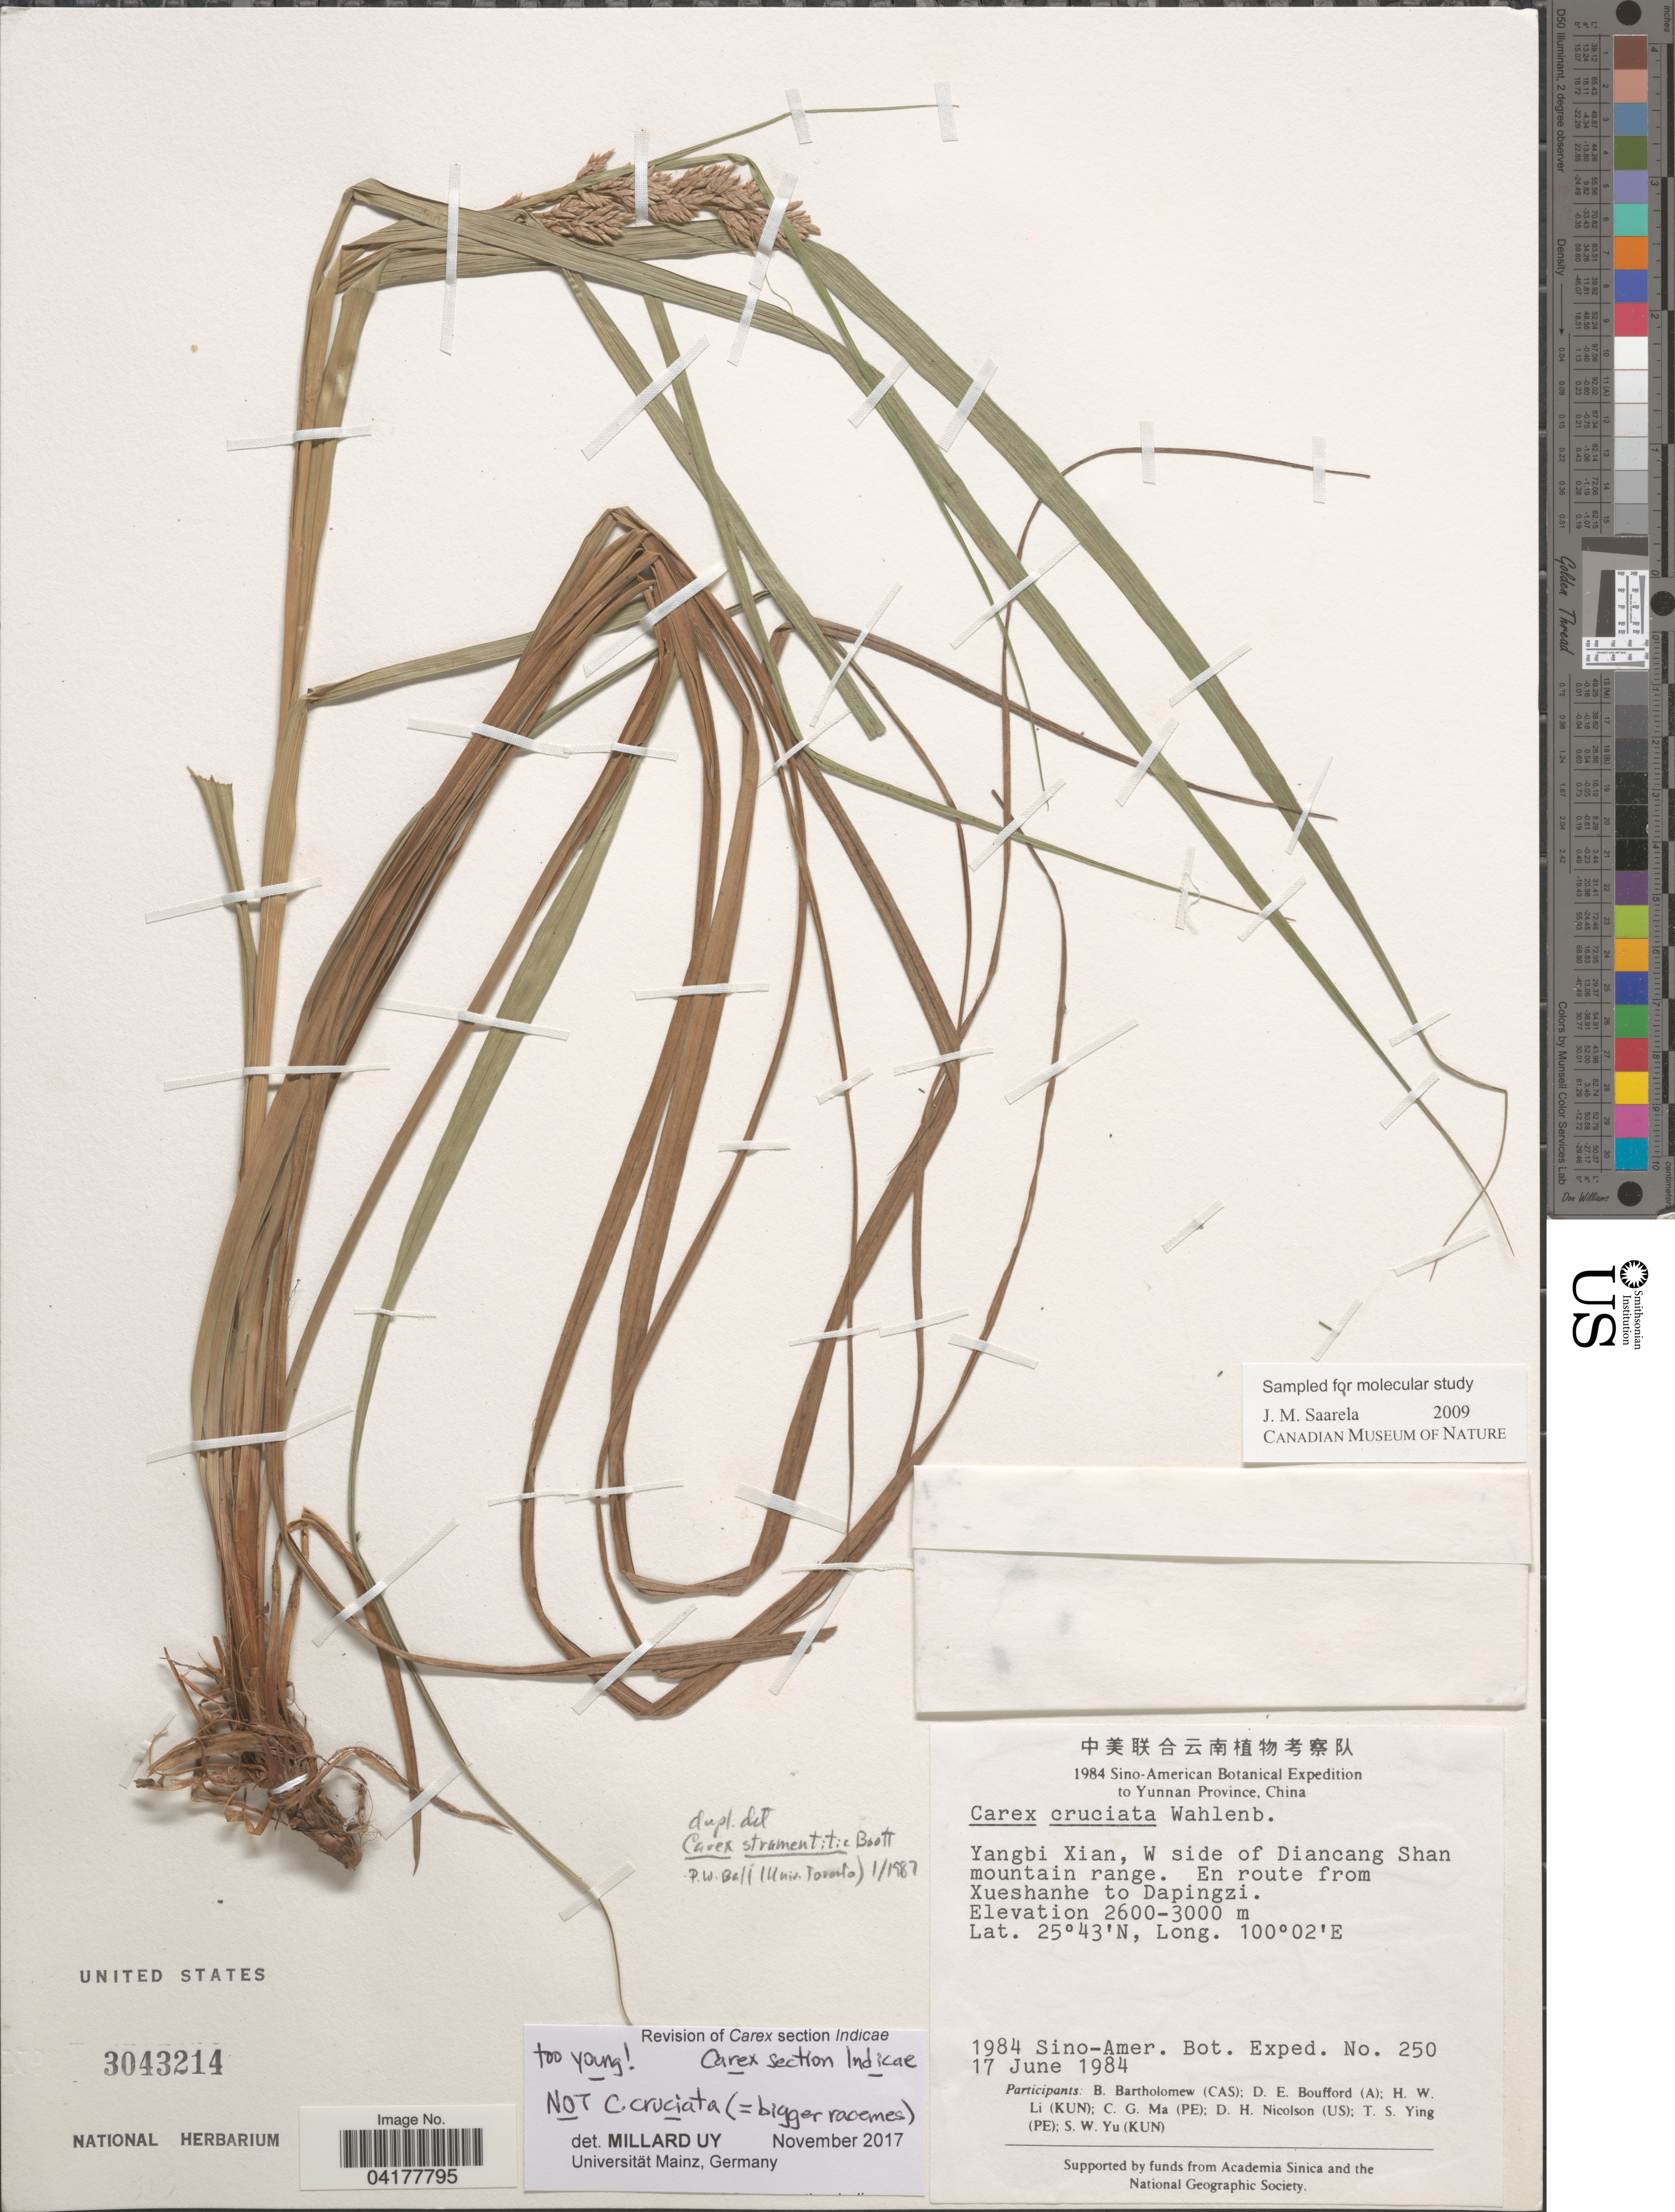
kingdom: Plantae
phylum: Tracheophyta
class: Liliopsida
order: Poales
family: Cyperaceae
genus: Carex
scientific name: Carex stramentitia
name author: Boott ex Boeckeler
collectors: B. Bartholomew, D. E. Boufford, H. W. Li, C. Ma & et al.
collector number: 250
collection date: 1984-06-17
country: China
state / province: Yunnan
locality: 1984 ino-American Botanical Expedition to Yunnan Province, China. Yangbi Xian, W side of Diancang Shan mountain range. En route from Xueshanhe to Dapingzi.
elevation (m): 2600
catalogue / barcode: US 3043214